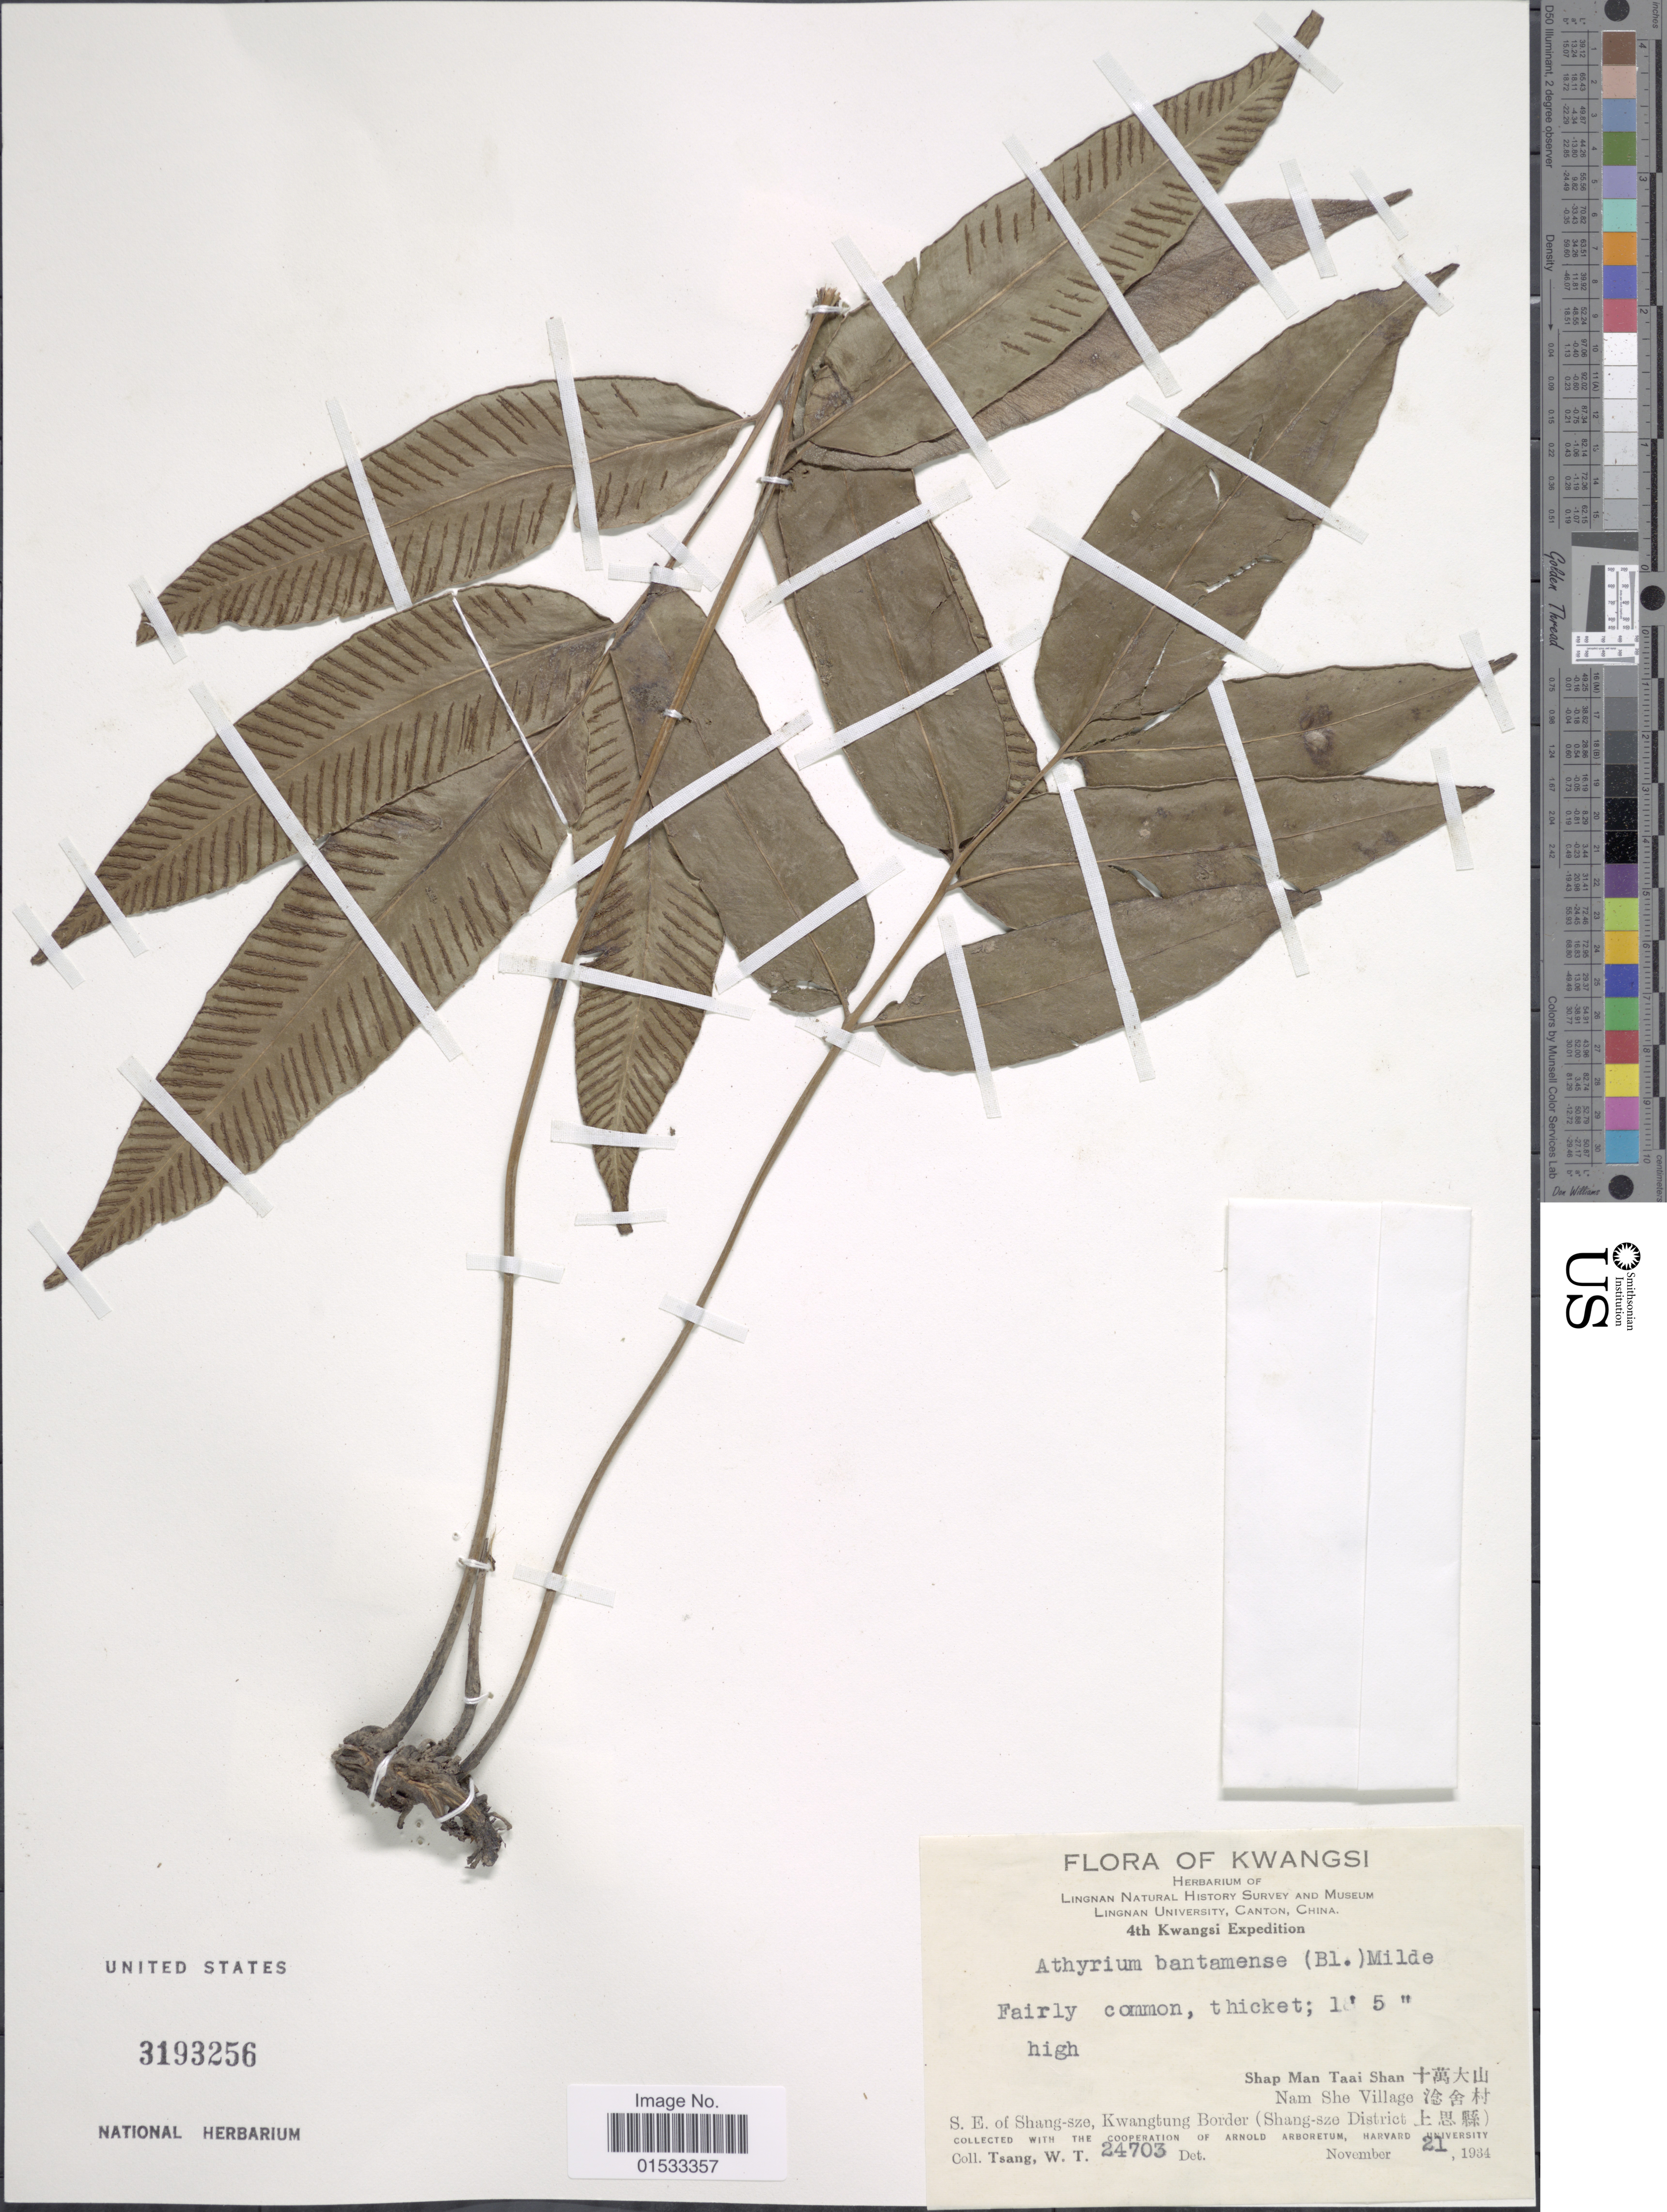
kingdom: Plantae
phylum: Tracheophyta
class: Polypodiopsida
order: Polypodiales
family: Athyriaceae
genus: Diplazium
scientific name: Diplazium bantamense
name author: Blume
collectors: W. T. Tsang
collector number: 24703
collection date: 1934-11-21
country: China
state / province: Guangxi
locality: Kwangsi, Shap Man Taai Shan, Nam She Villagem S. E. of Shang- sze, Kwantung Border (Shang- sze District)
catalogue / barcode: US 3193256